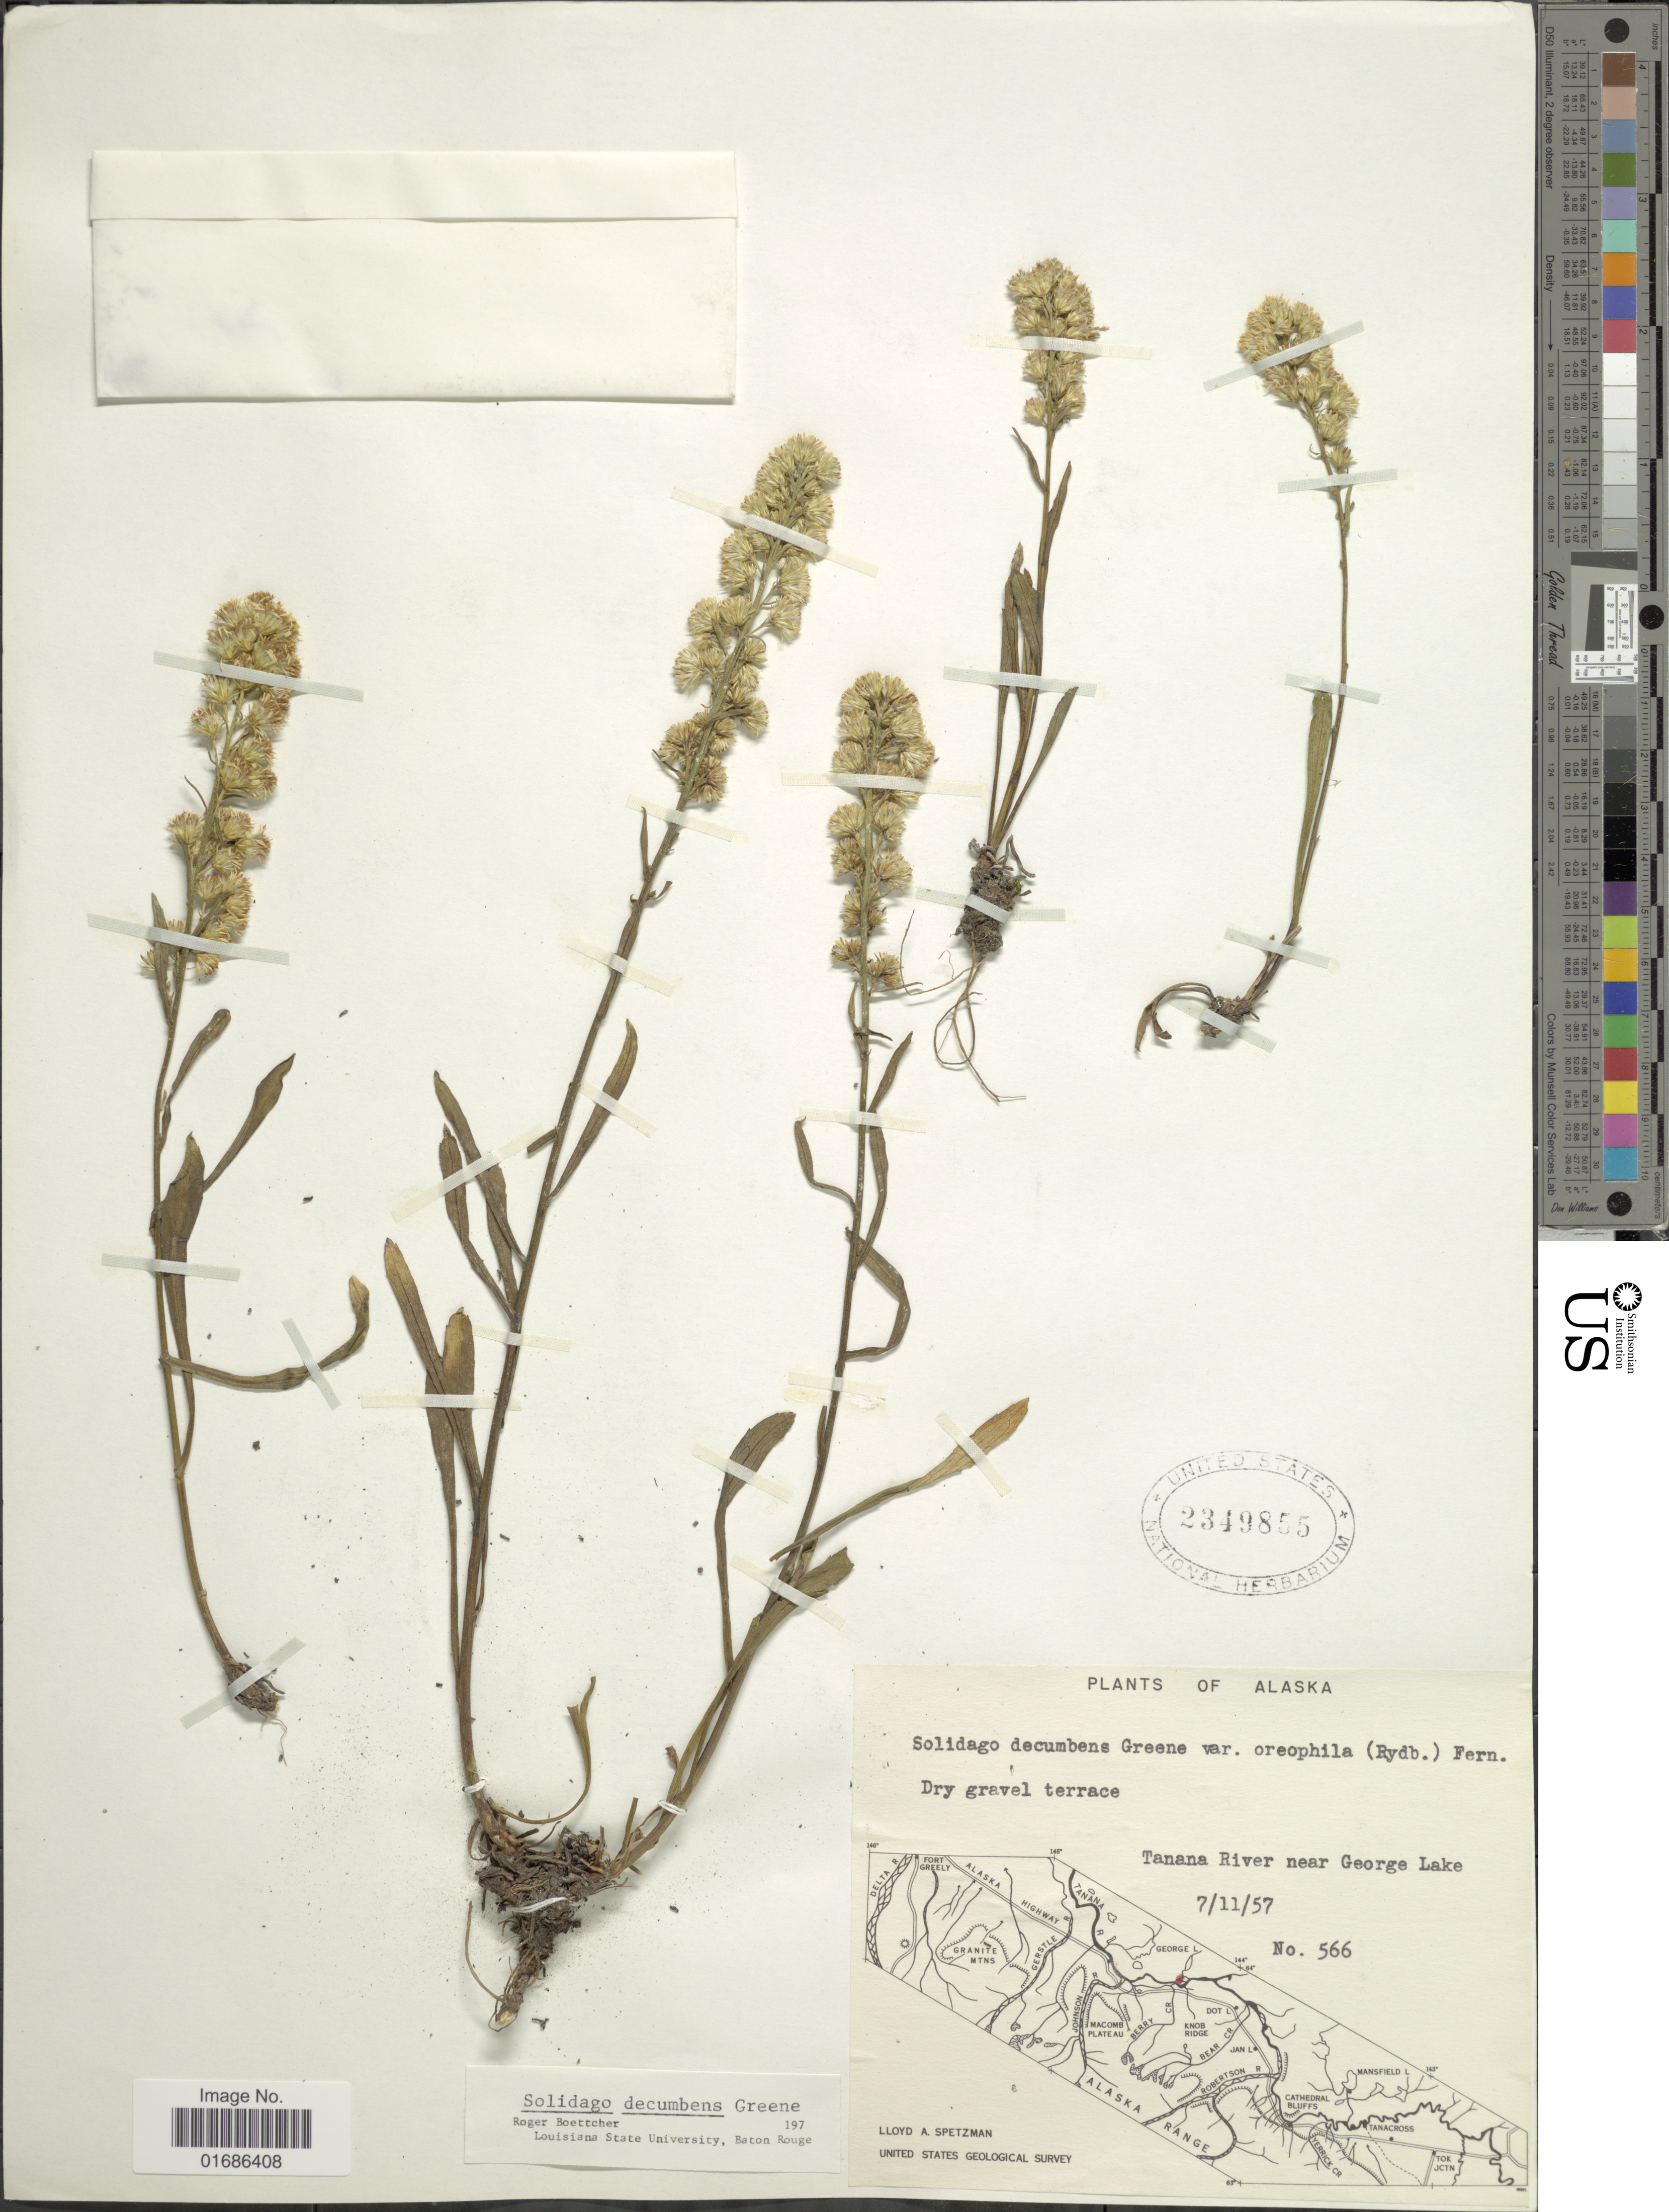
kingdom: Plantae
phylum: Tracheophyta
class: Magnoliopsida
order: Asterales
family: Asteraceae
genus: Solidago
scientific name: Solidago decumbens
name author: Greene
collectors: L. Spetzman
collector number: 566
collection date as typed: Transcribed d/m/y: 11/7/57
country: United States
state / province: Alaska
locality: Dry gravel terrace, Tanana River near George Lake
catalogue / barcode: US 2349855